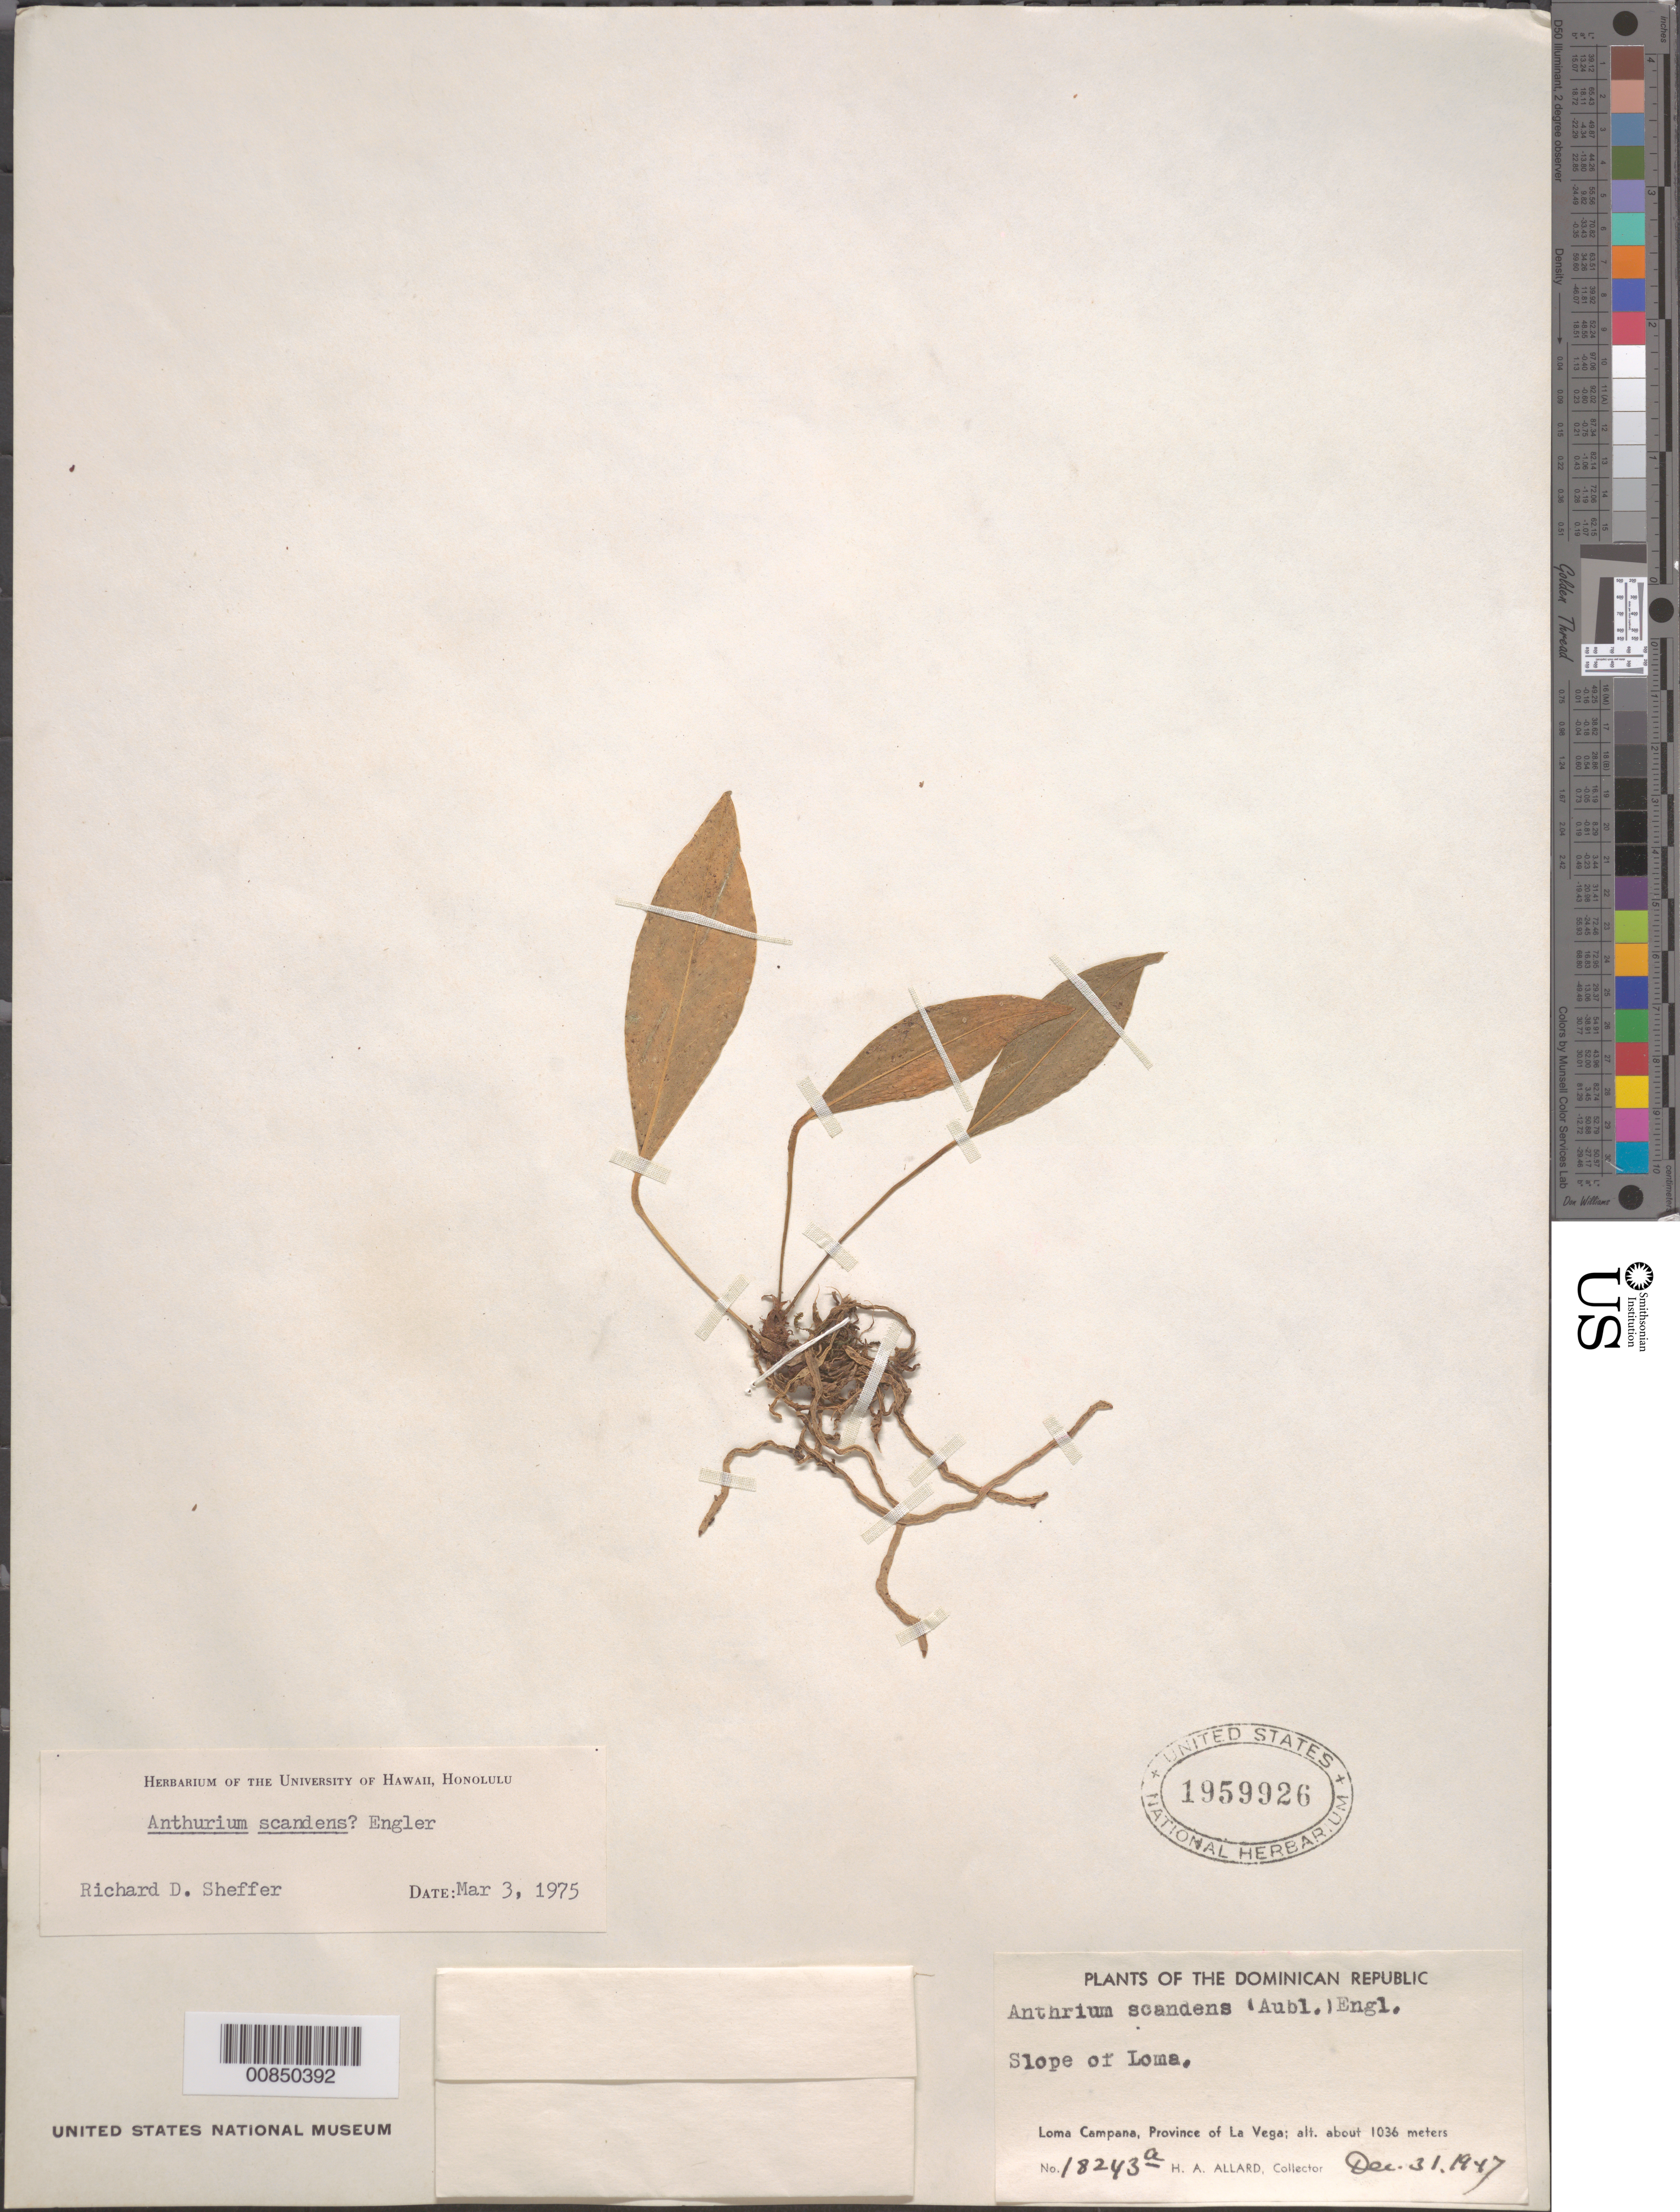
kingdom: Plantae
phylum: Tracheophyta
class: Liliopsida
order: Alismatales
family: Araceae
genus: Anthurium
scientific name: Anthurium scandens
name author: (Aubl.) Engl.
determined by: Sheffer, R. D.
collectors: H. A. Allard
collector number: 18243A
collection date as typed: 31 Dec 1947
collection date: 1947-12-31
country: Dominican Republic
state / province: La Vega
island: Hispaniola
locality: Loma Campana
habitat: Slope of loma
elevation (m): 1036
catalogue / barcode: US 1959926